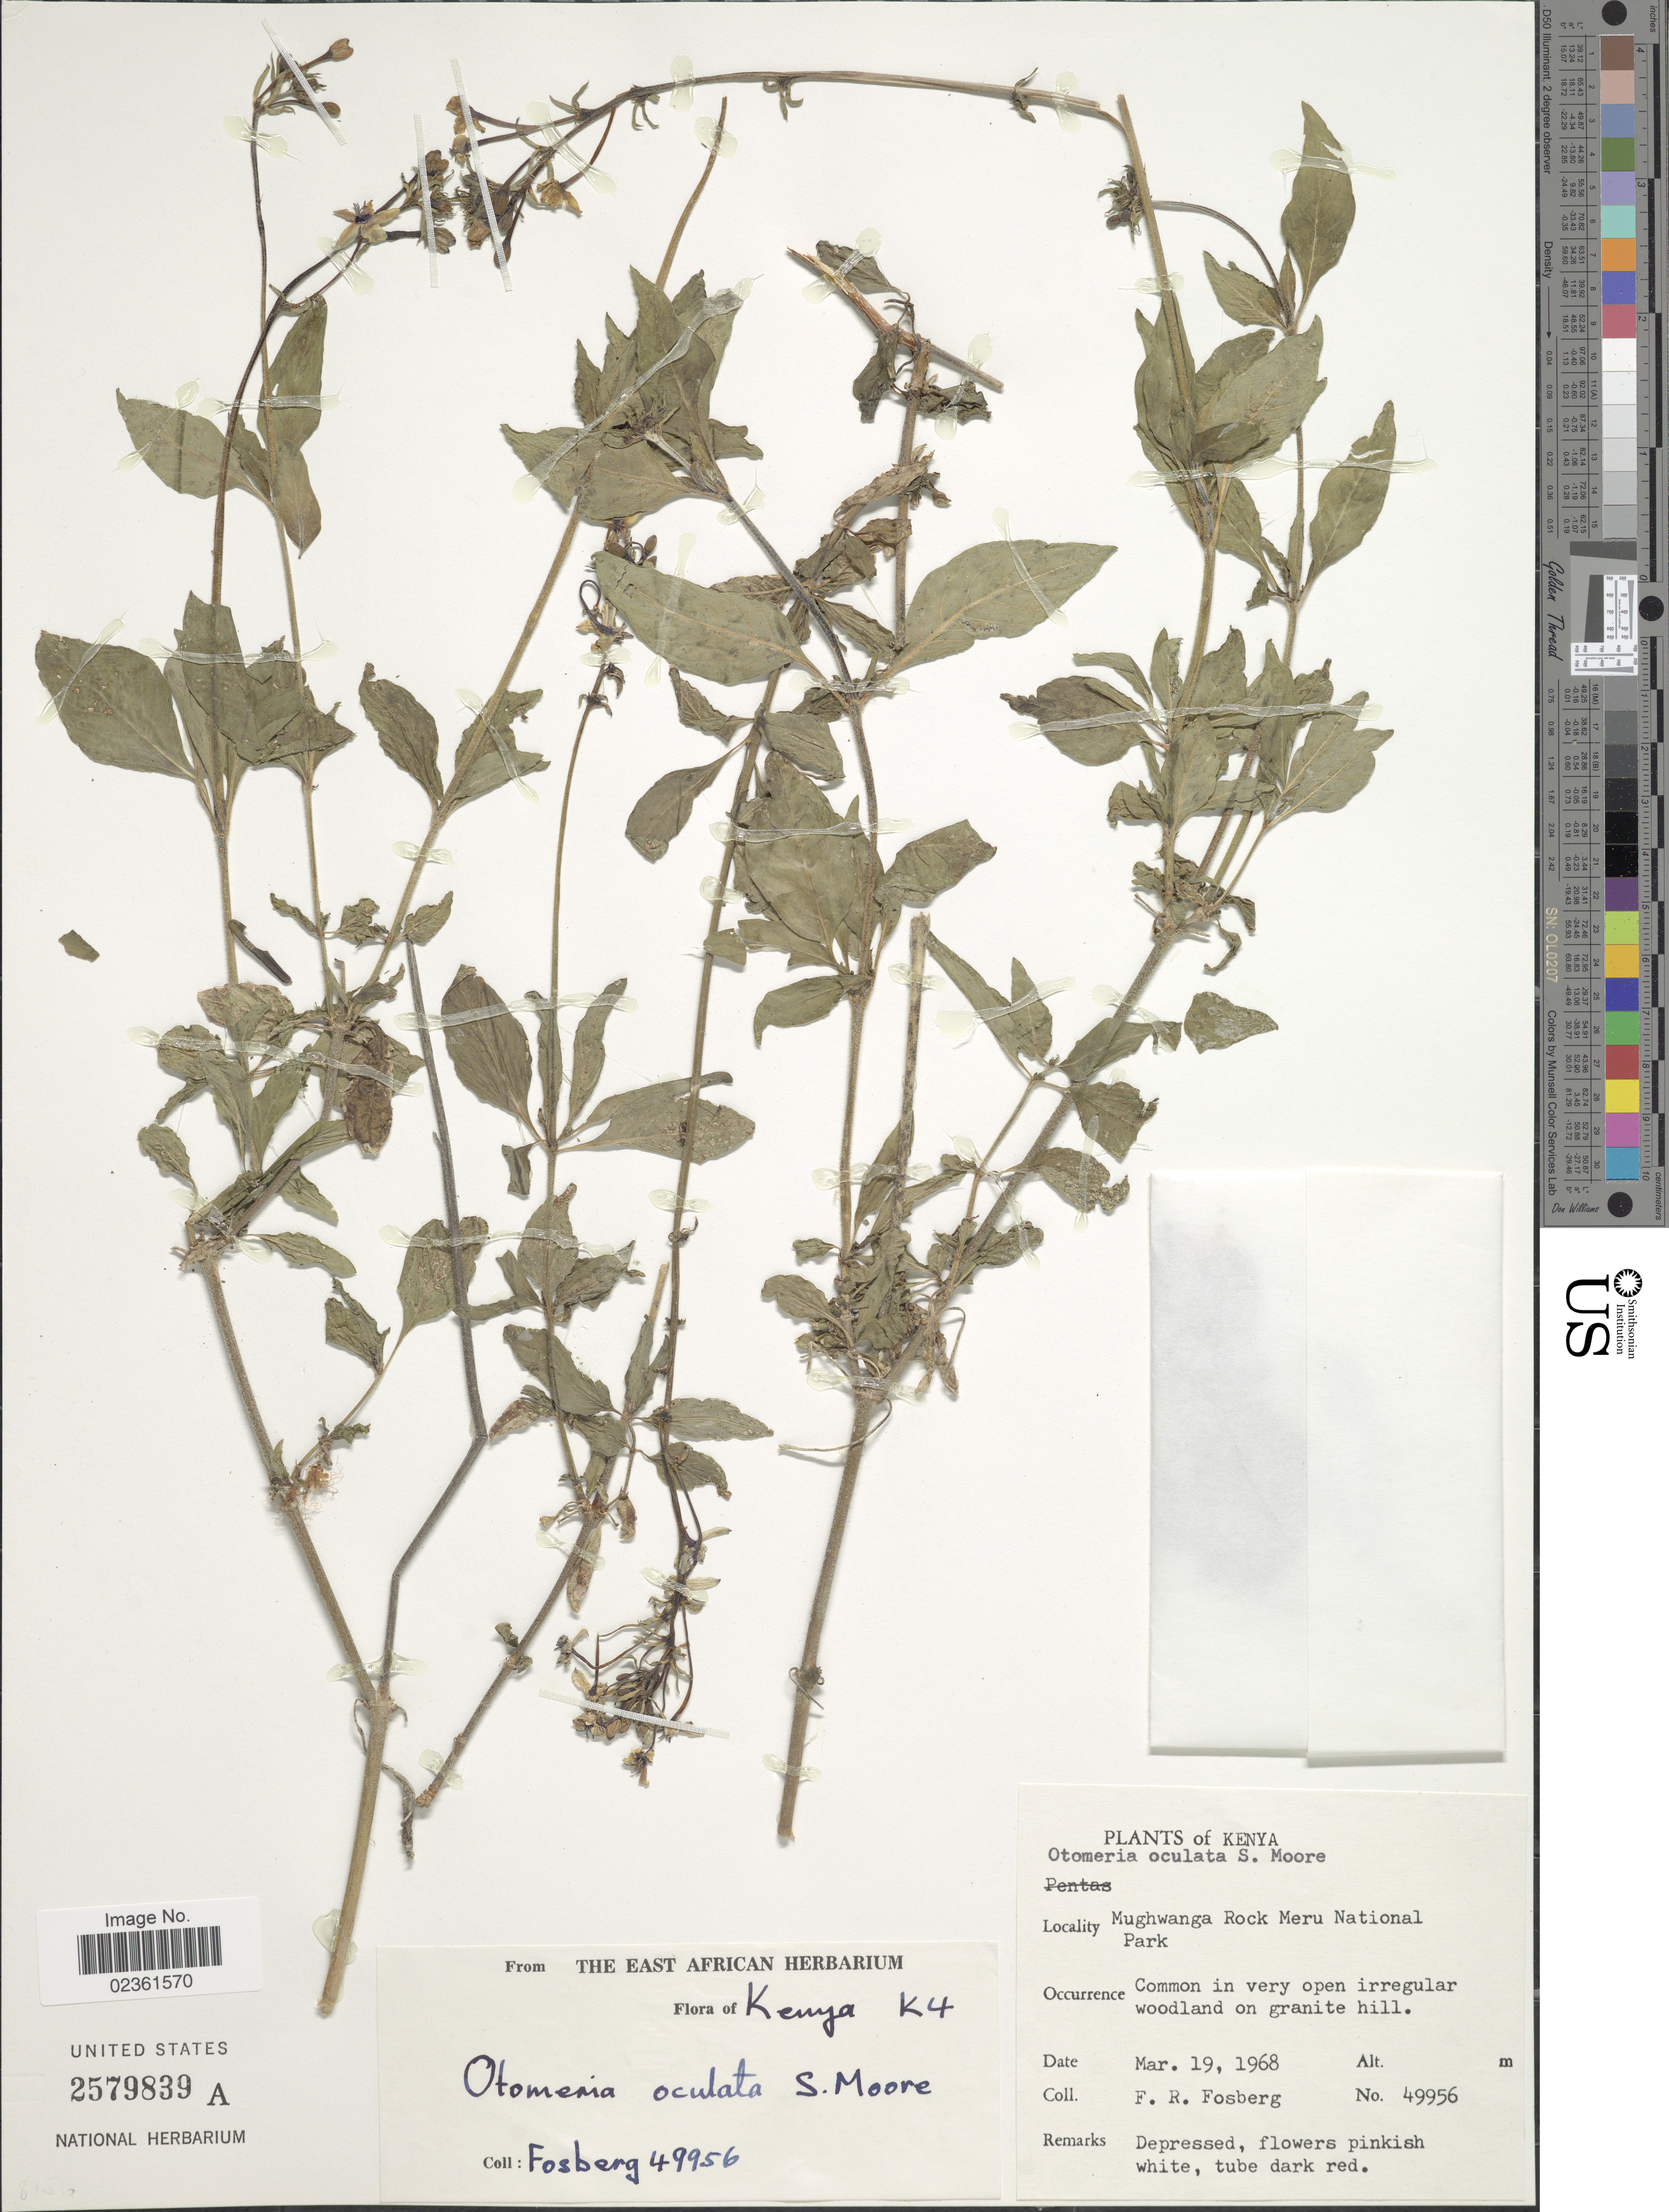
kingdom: Plantae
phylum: Tracheophyta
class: Magnoliopsida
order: Gentianales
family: Rubiaceae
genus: Otomeria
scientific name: Otomeria oculata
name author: S. Moore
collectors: F. R. Fosberg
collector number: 49956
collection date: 1968-03-19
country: Kenya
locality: Mughwanga Rock Meru National Park, common in very open irregular woodland on granite hill.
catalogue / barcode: US 2579839A